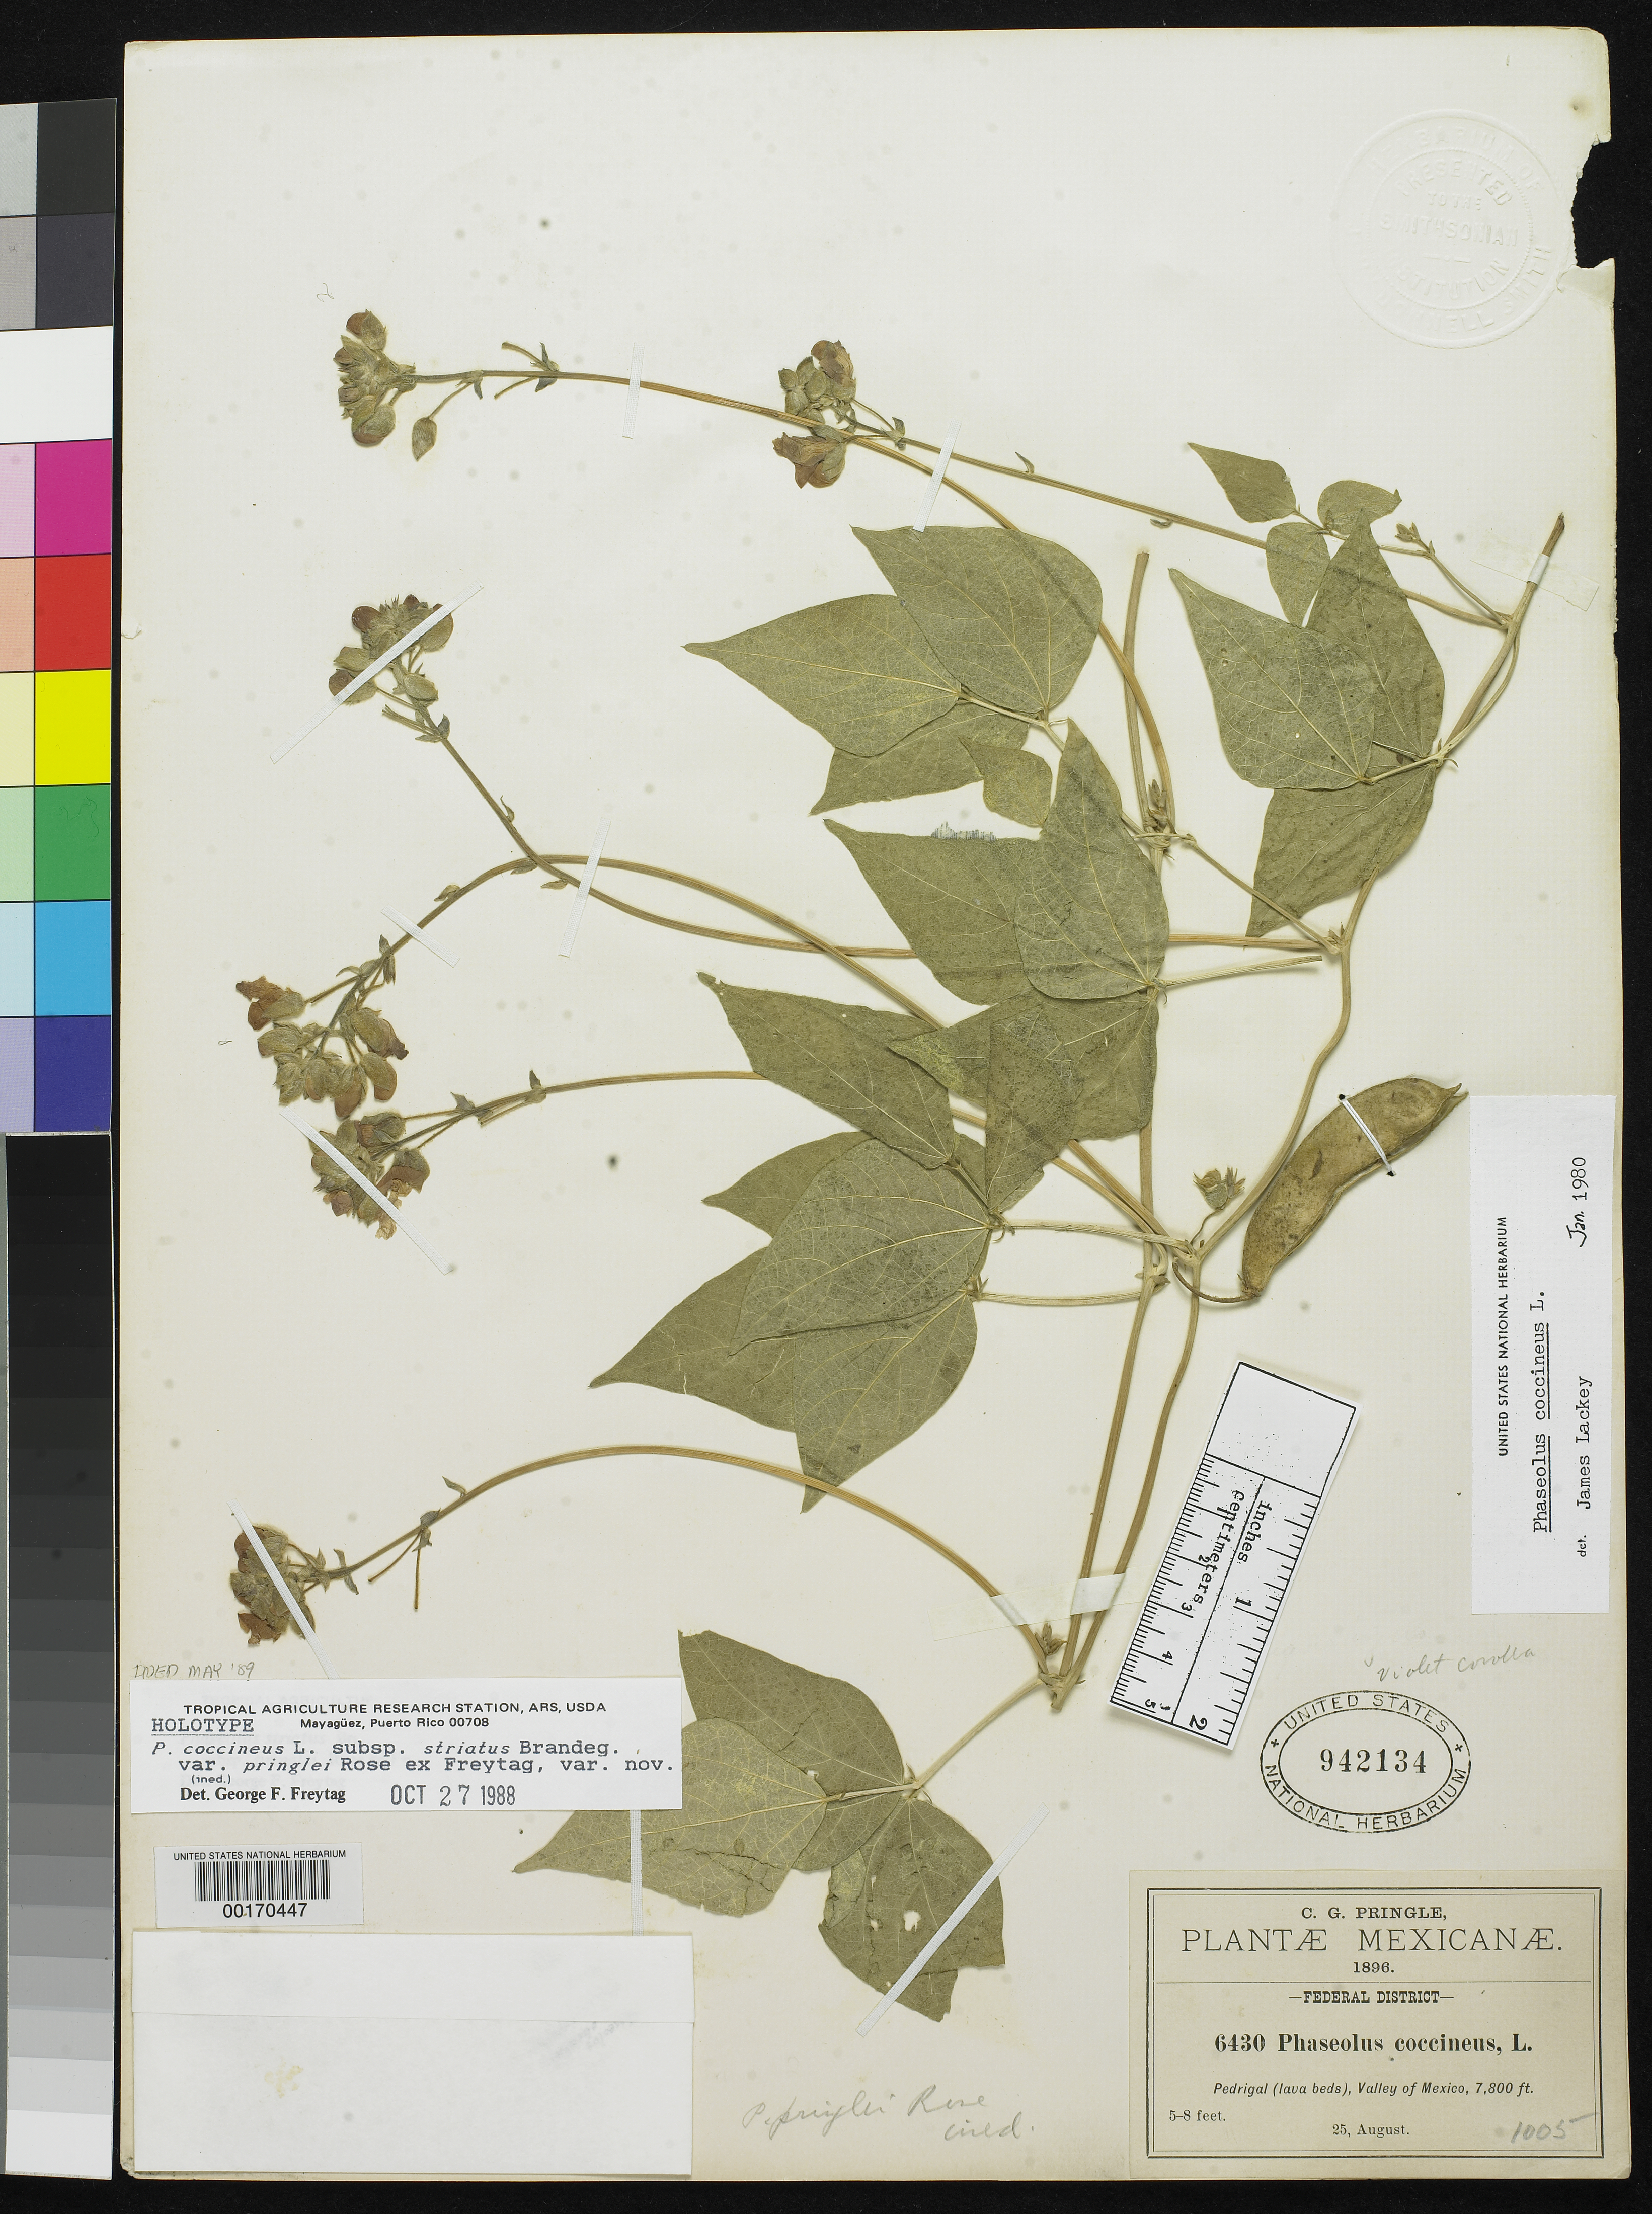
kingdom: Plantae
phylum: Tracheophyta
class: Magnoliopsida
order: Fabales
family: Fabaceae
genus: Phaseolus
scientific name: Phaseolus coccineus var. pringlei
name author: Rose ex Freytag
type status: Holotype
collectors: C. G. Pringle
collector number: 6430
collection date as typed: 25 Aug 1896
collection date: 1896-08-25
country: Mexico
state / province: Distrito Federal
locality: Pedrigal (lava beds), Valley of Mexico.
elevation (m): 2377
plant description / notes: Full taxon name: Phaseolus coccineus subsp. striatus var. pringlei.; Also 2 isotypes at US, acc. to protologue.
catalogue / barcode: US 942134